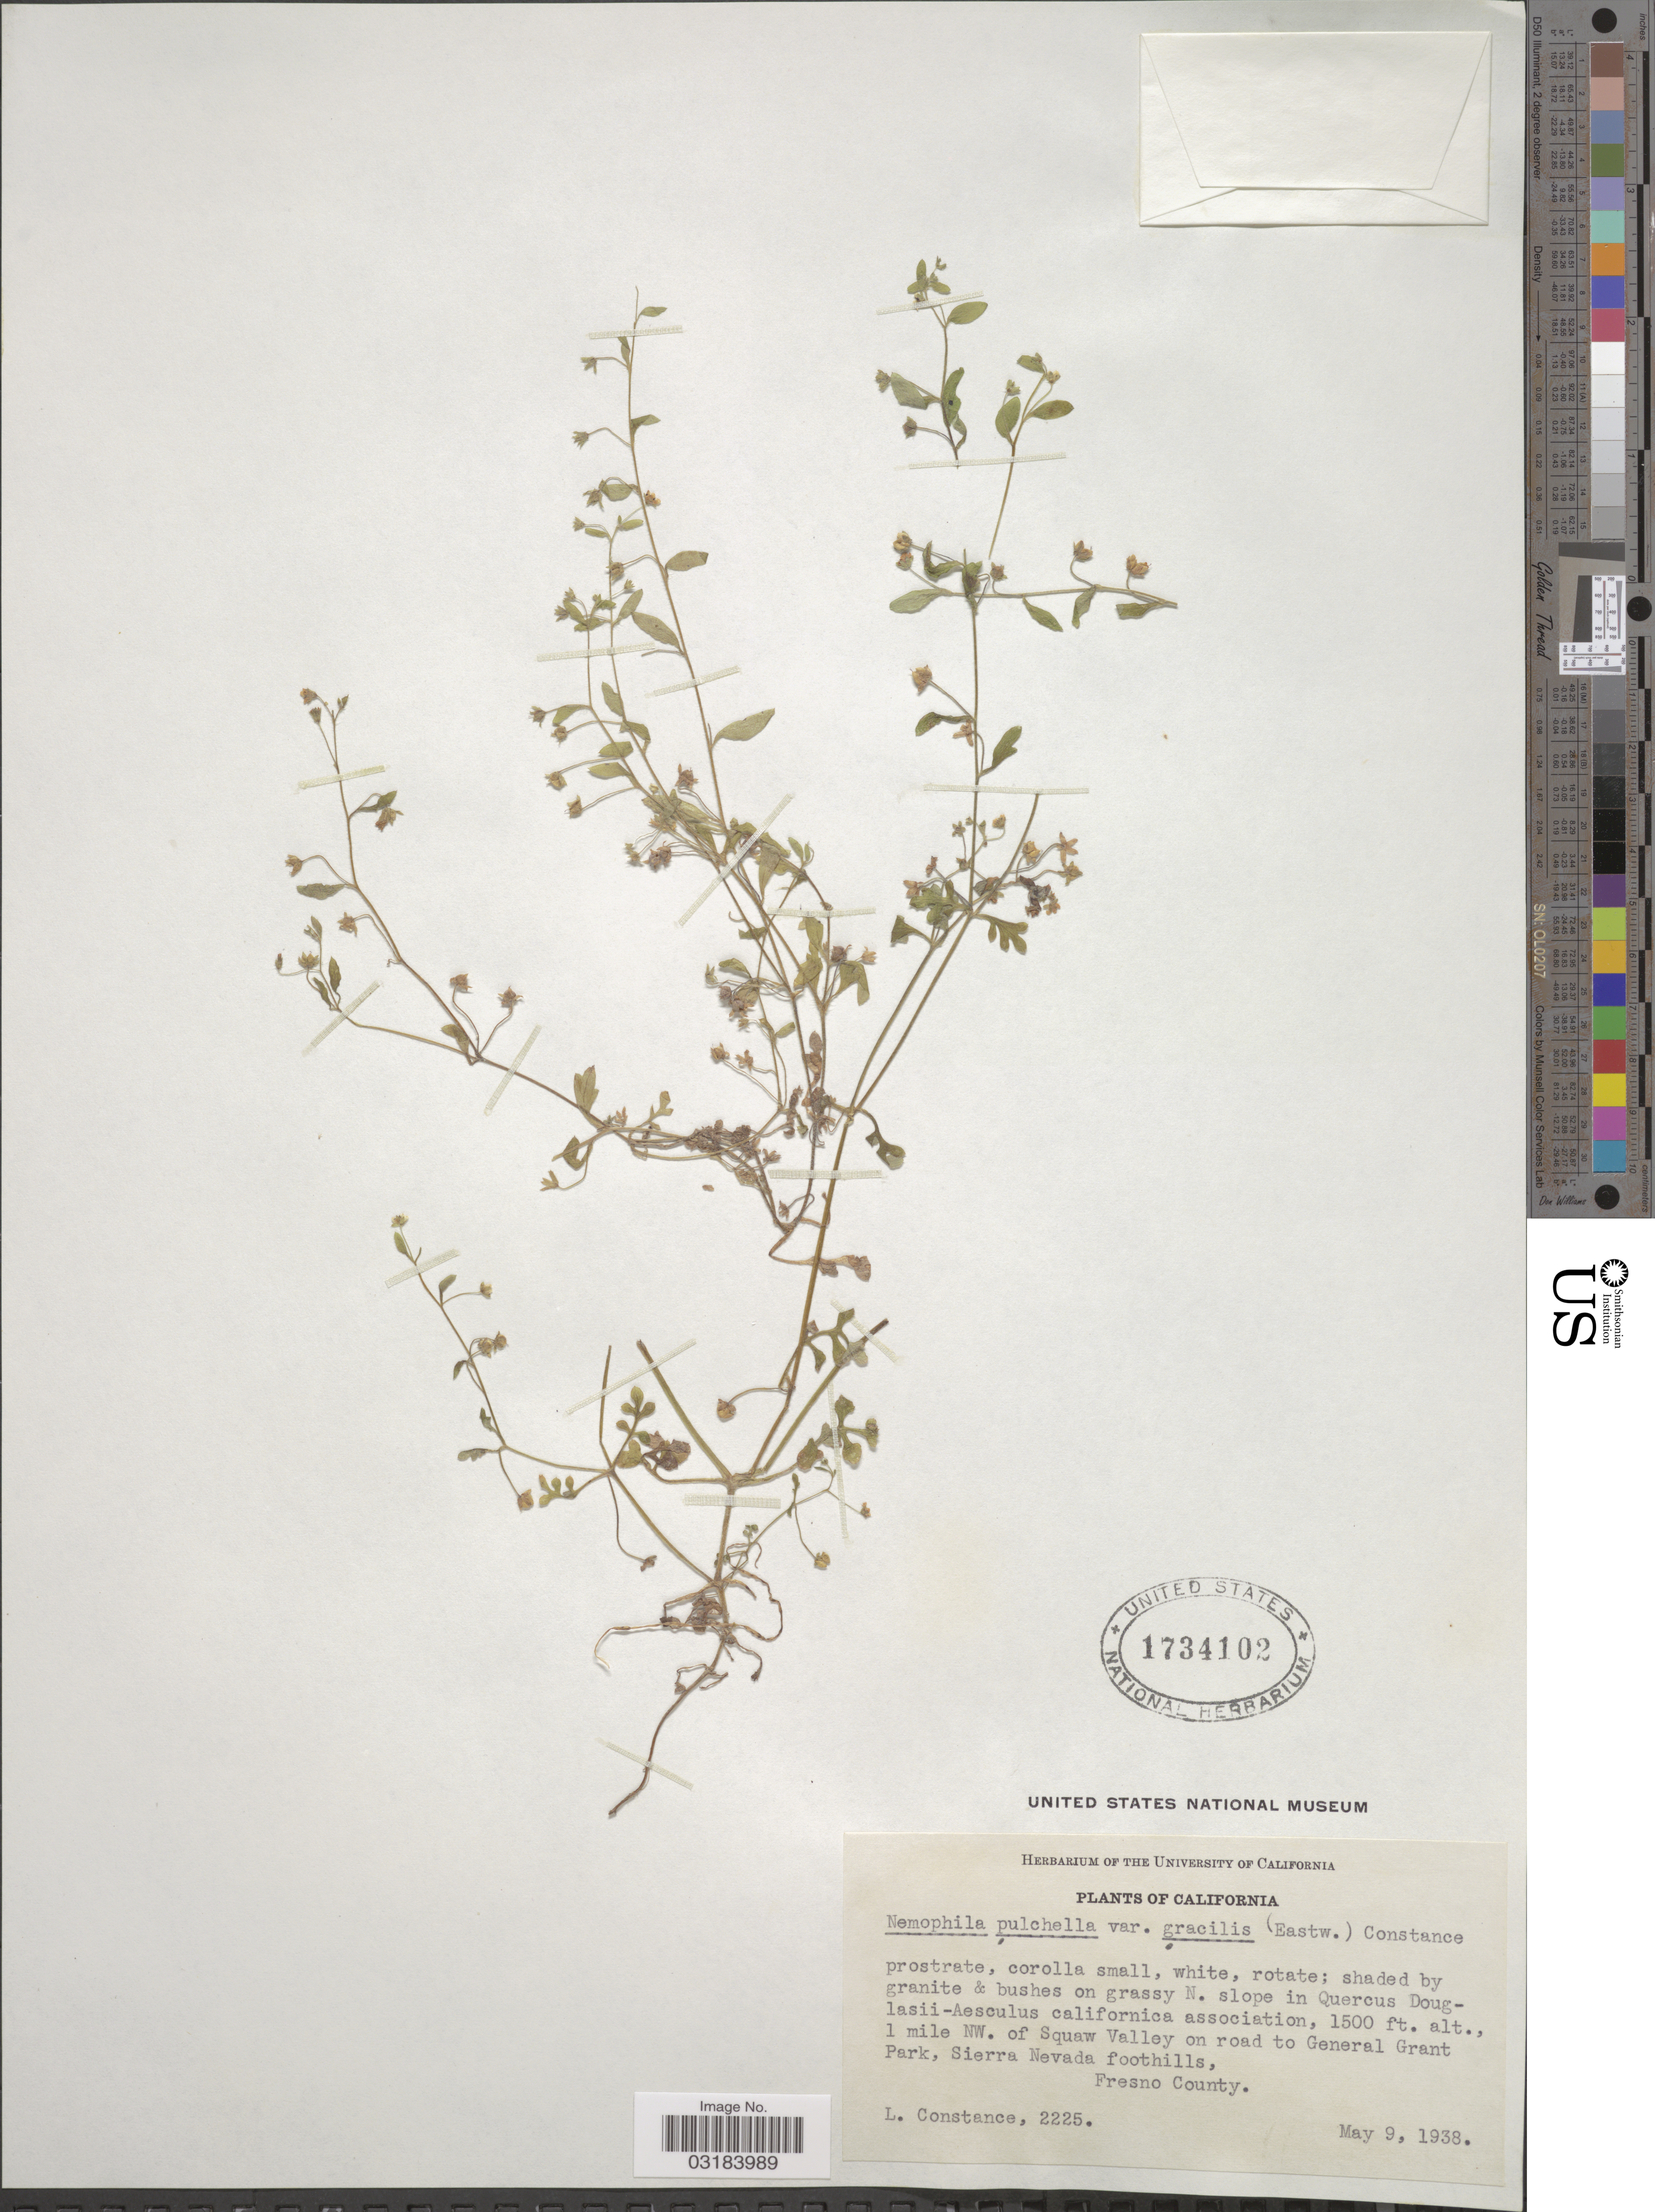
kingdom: Plantae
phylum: Tracheophyta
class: Magnoliopsida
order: Boraginales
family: Hydrophyllaceae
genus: Nemophila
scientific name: Nemophila pulchella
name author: Eastw.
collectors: L. Constance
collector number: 2225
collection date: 1938-05-09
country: United States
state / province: California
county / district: Fresno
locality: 1 mile NW. of Squaw Valley on road to General Grant Park, Sierra Nevada foothills, Fresno County.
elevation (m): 457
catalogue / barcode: US 1734102